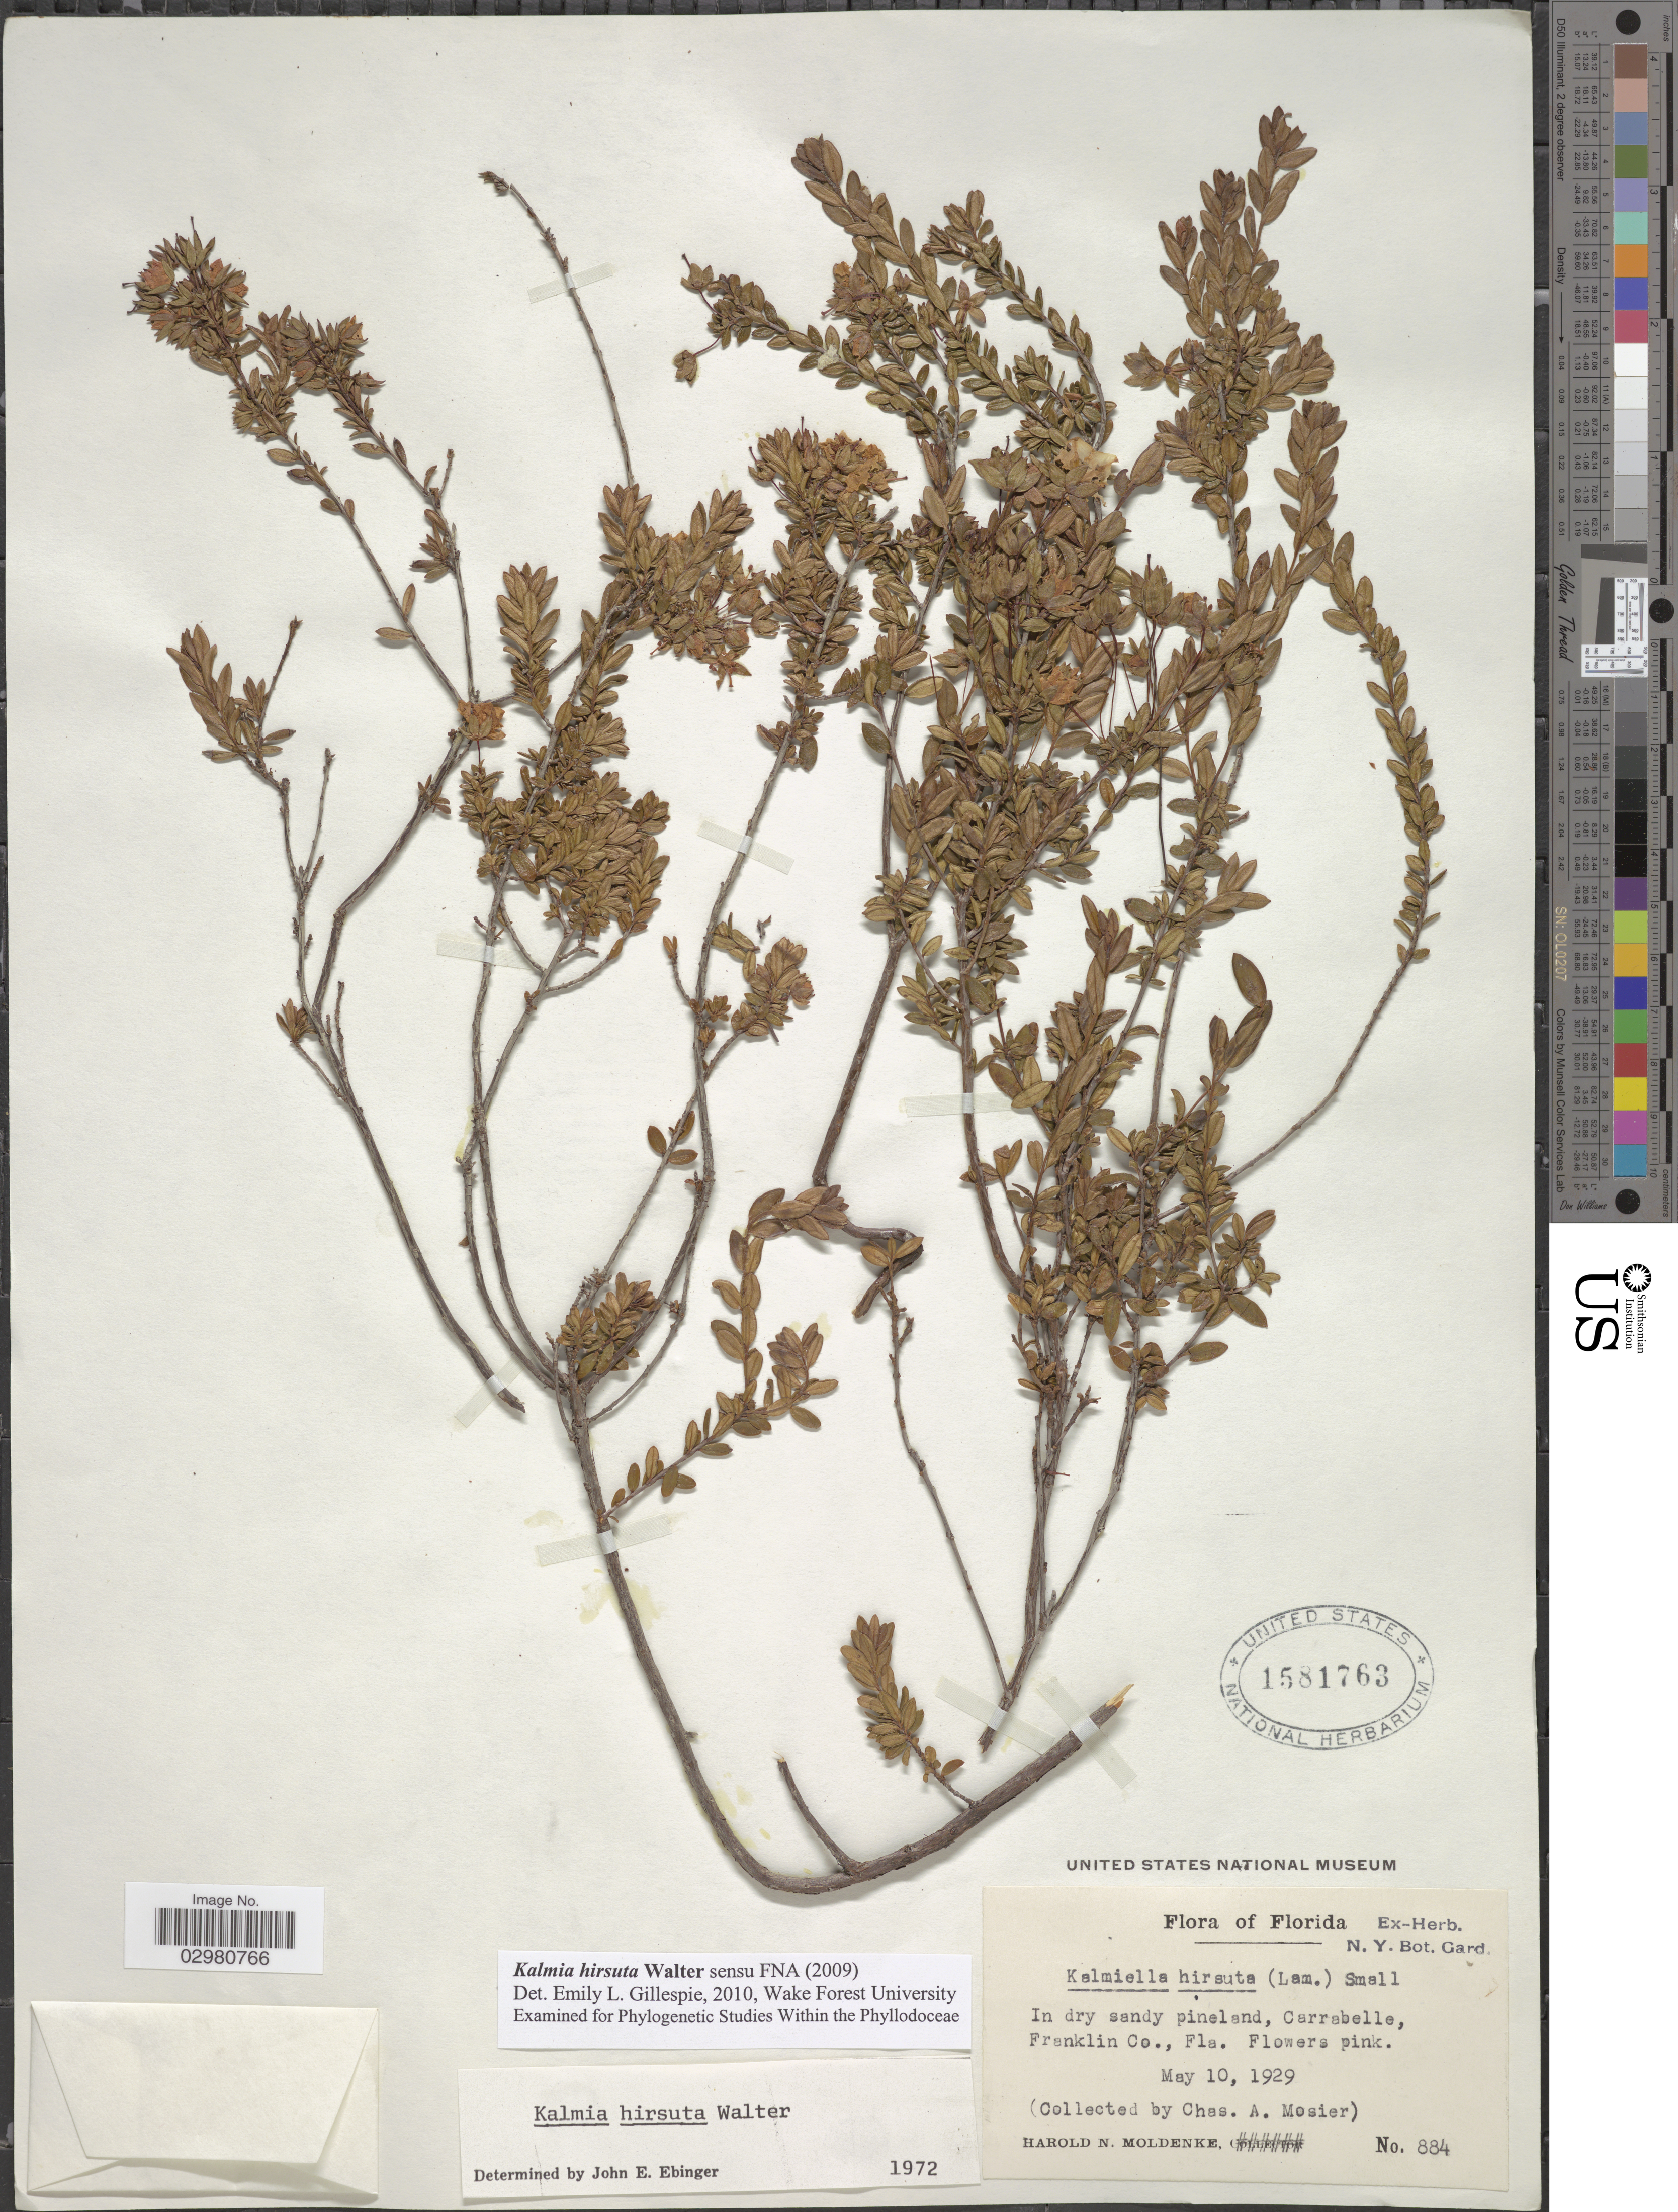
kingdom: Plantae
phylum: Tracheophyta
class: Magnoliopsida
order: Ericales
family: Ericaceae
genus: Kalmia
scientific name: Kalmia hirsuta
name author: Walter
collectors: C. A. Mosier & H. N. Moldenke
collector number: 884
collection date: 1929-05-10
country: United States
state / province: Florida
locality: Carrabelle, Franklin Co.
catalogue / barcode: US 1581763